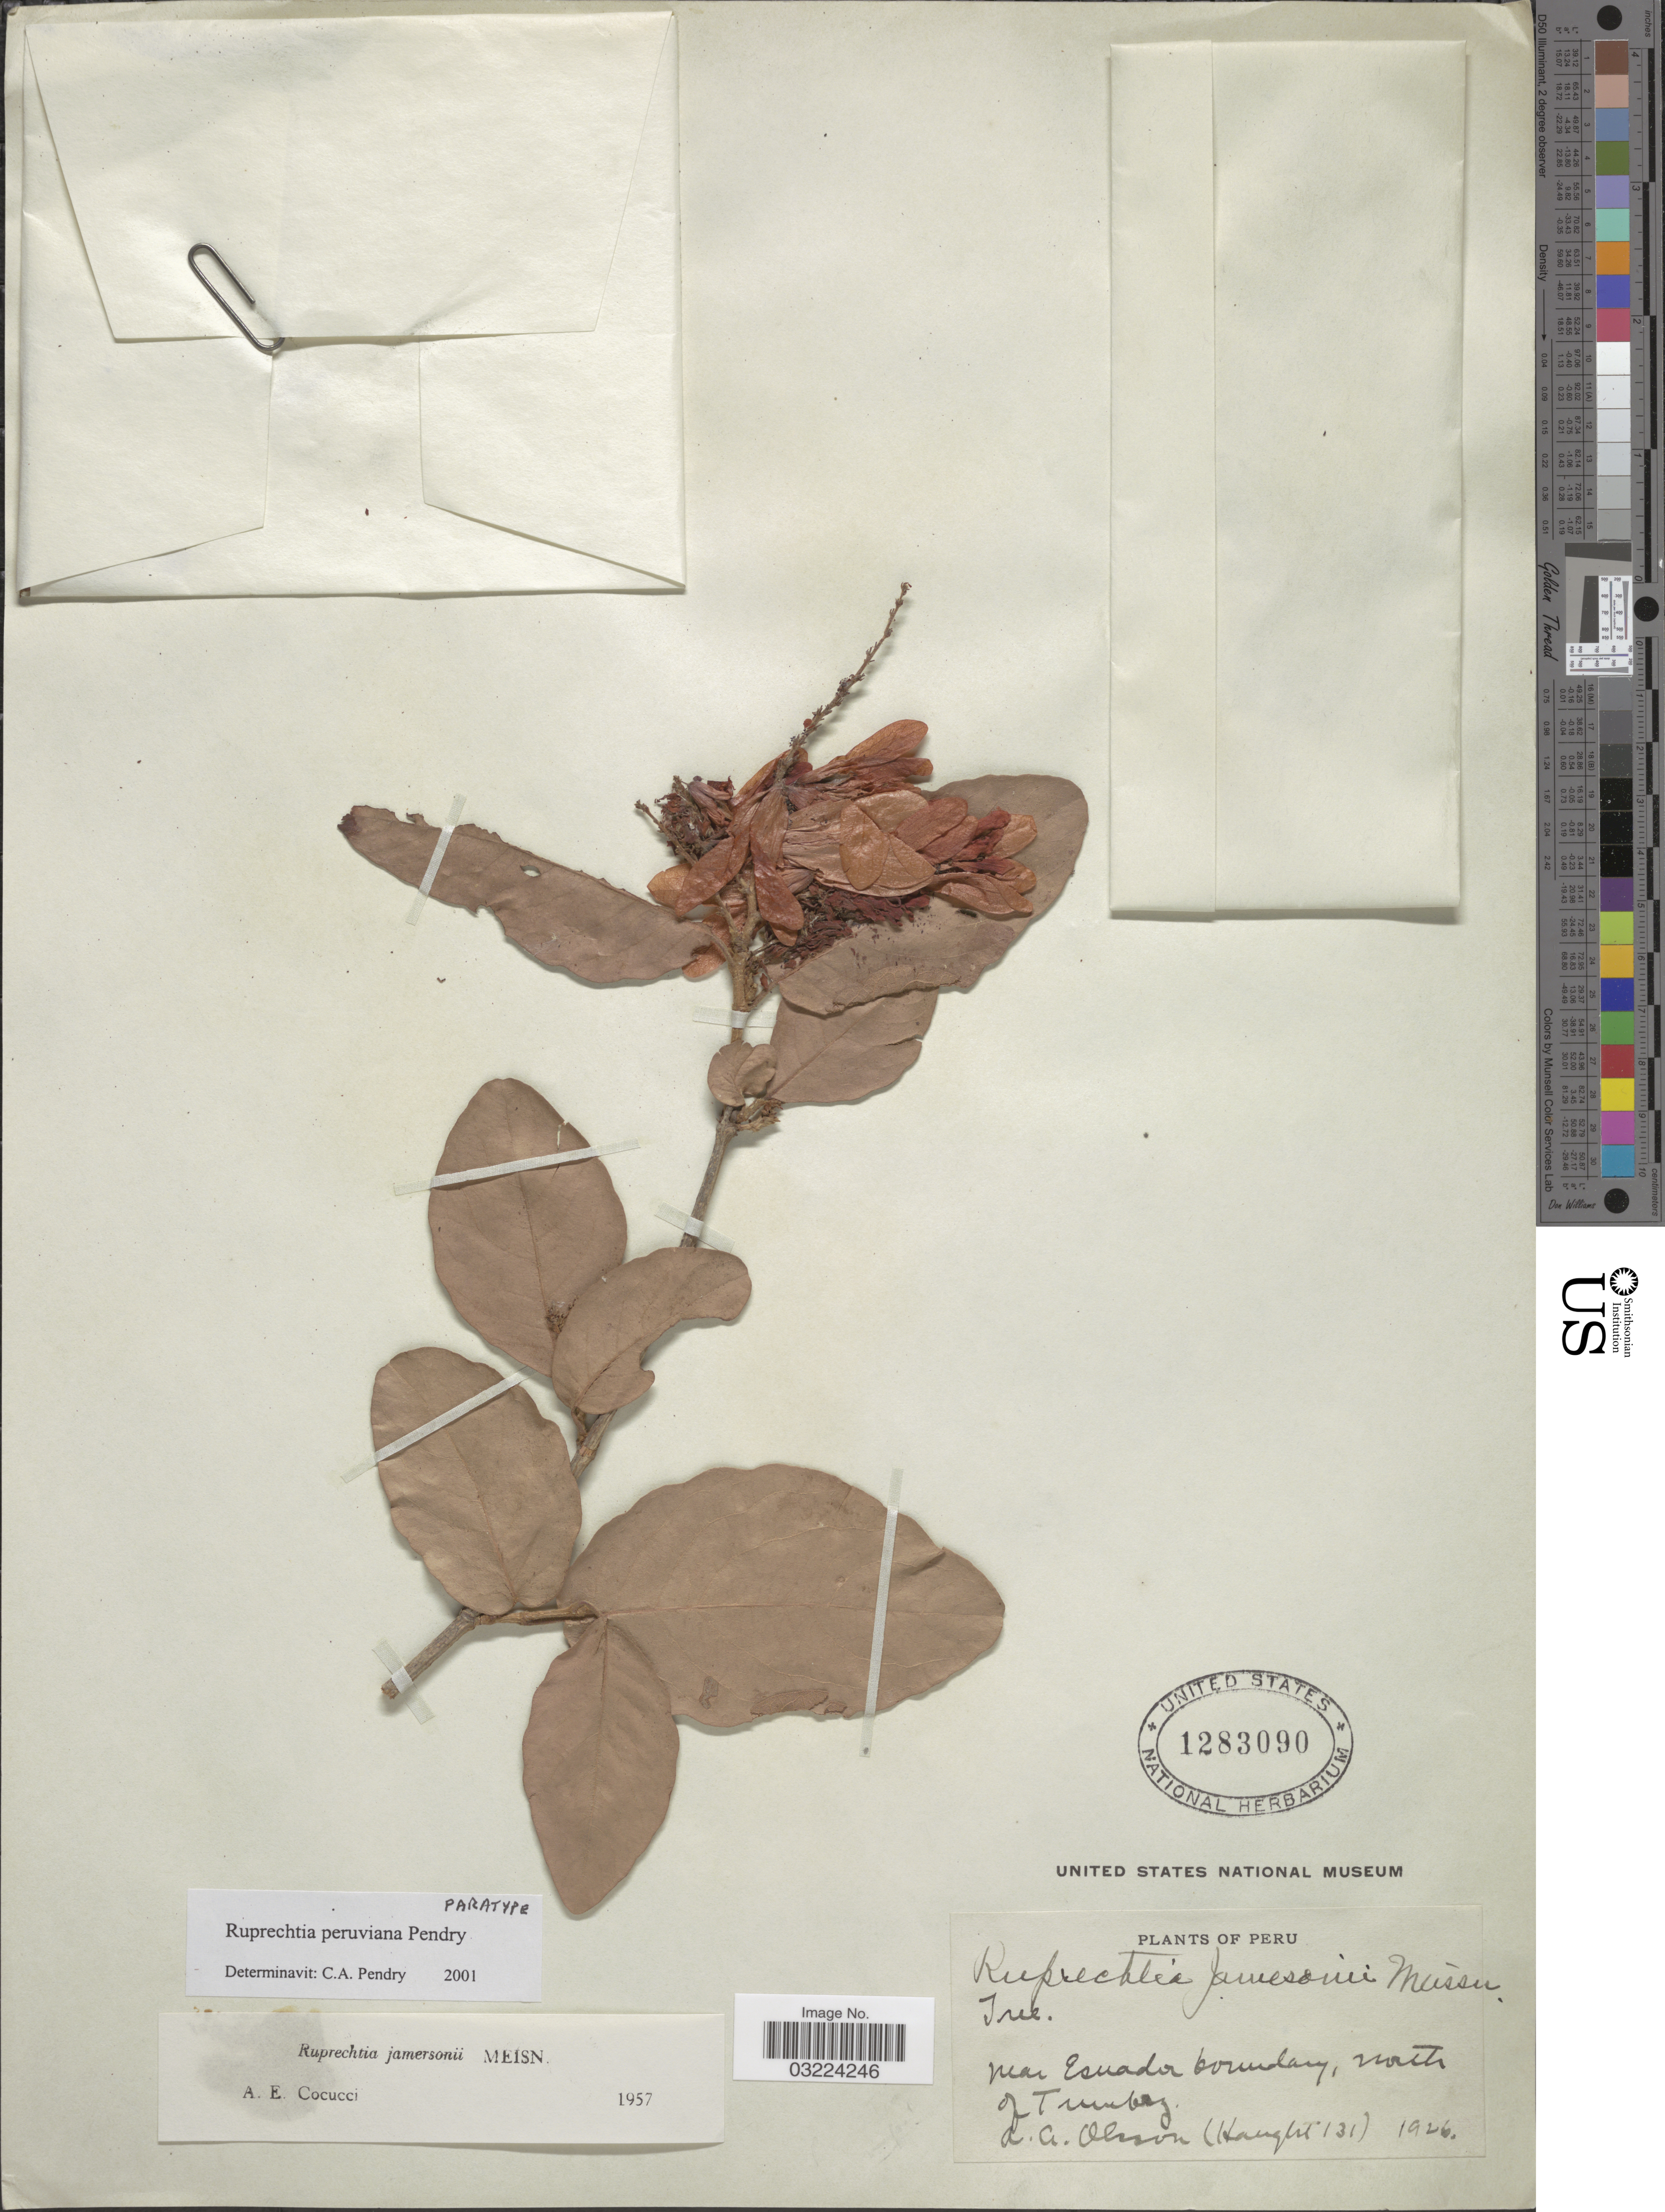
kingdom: Plantae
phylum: Tracheophyta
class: Magnoliopsida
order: Caryophyllales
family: Polygonaceae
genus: Ruprechtia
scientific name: Ruprechtia peruviana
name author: Pendry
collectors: A. Olsson & -. Haught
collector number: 131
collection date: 1926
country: Peru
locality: Near Ecuador boundary, north of Tumbez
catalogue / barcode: US 1283090